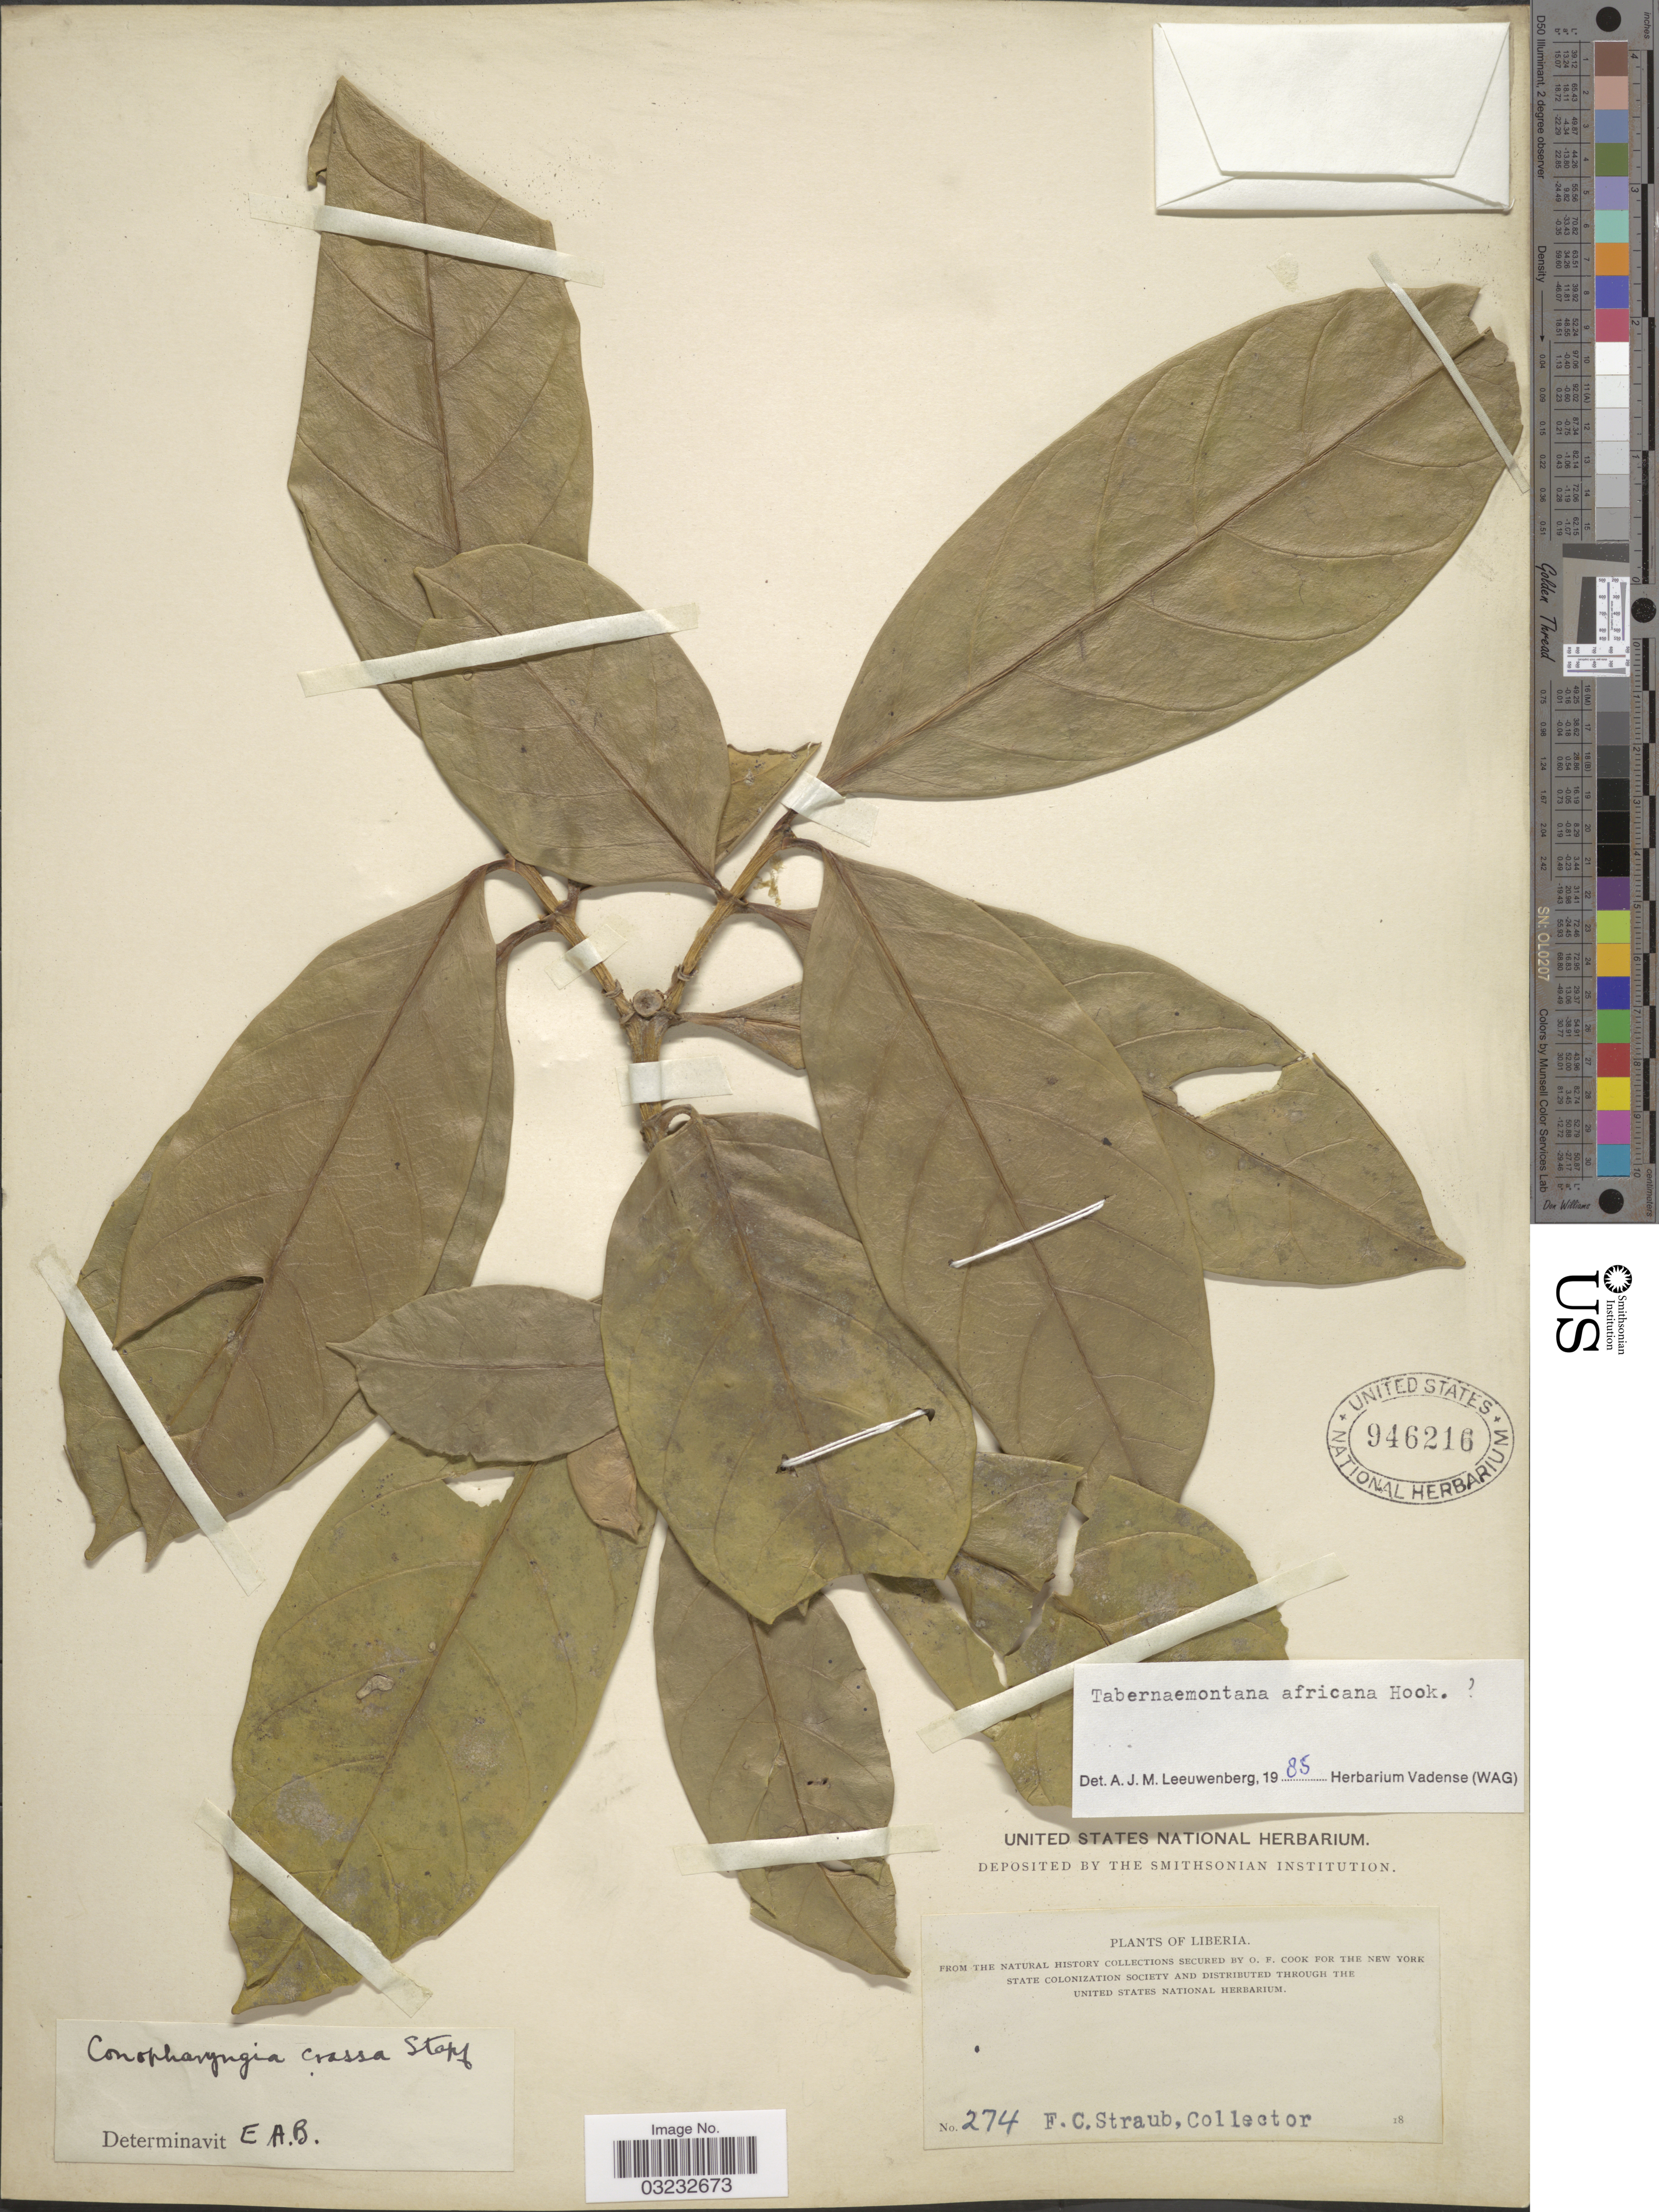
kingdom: Plantae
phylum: Tracheophyta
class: Magnoliopsida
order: Gentianales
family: Apocynaceae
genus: Tabernaemontana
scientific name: Tabernaemontana africana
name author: Hook.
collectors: F. Straub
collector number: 274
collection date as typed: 18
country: Liberia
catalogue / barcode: US 946216